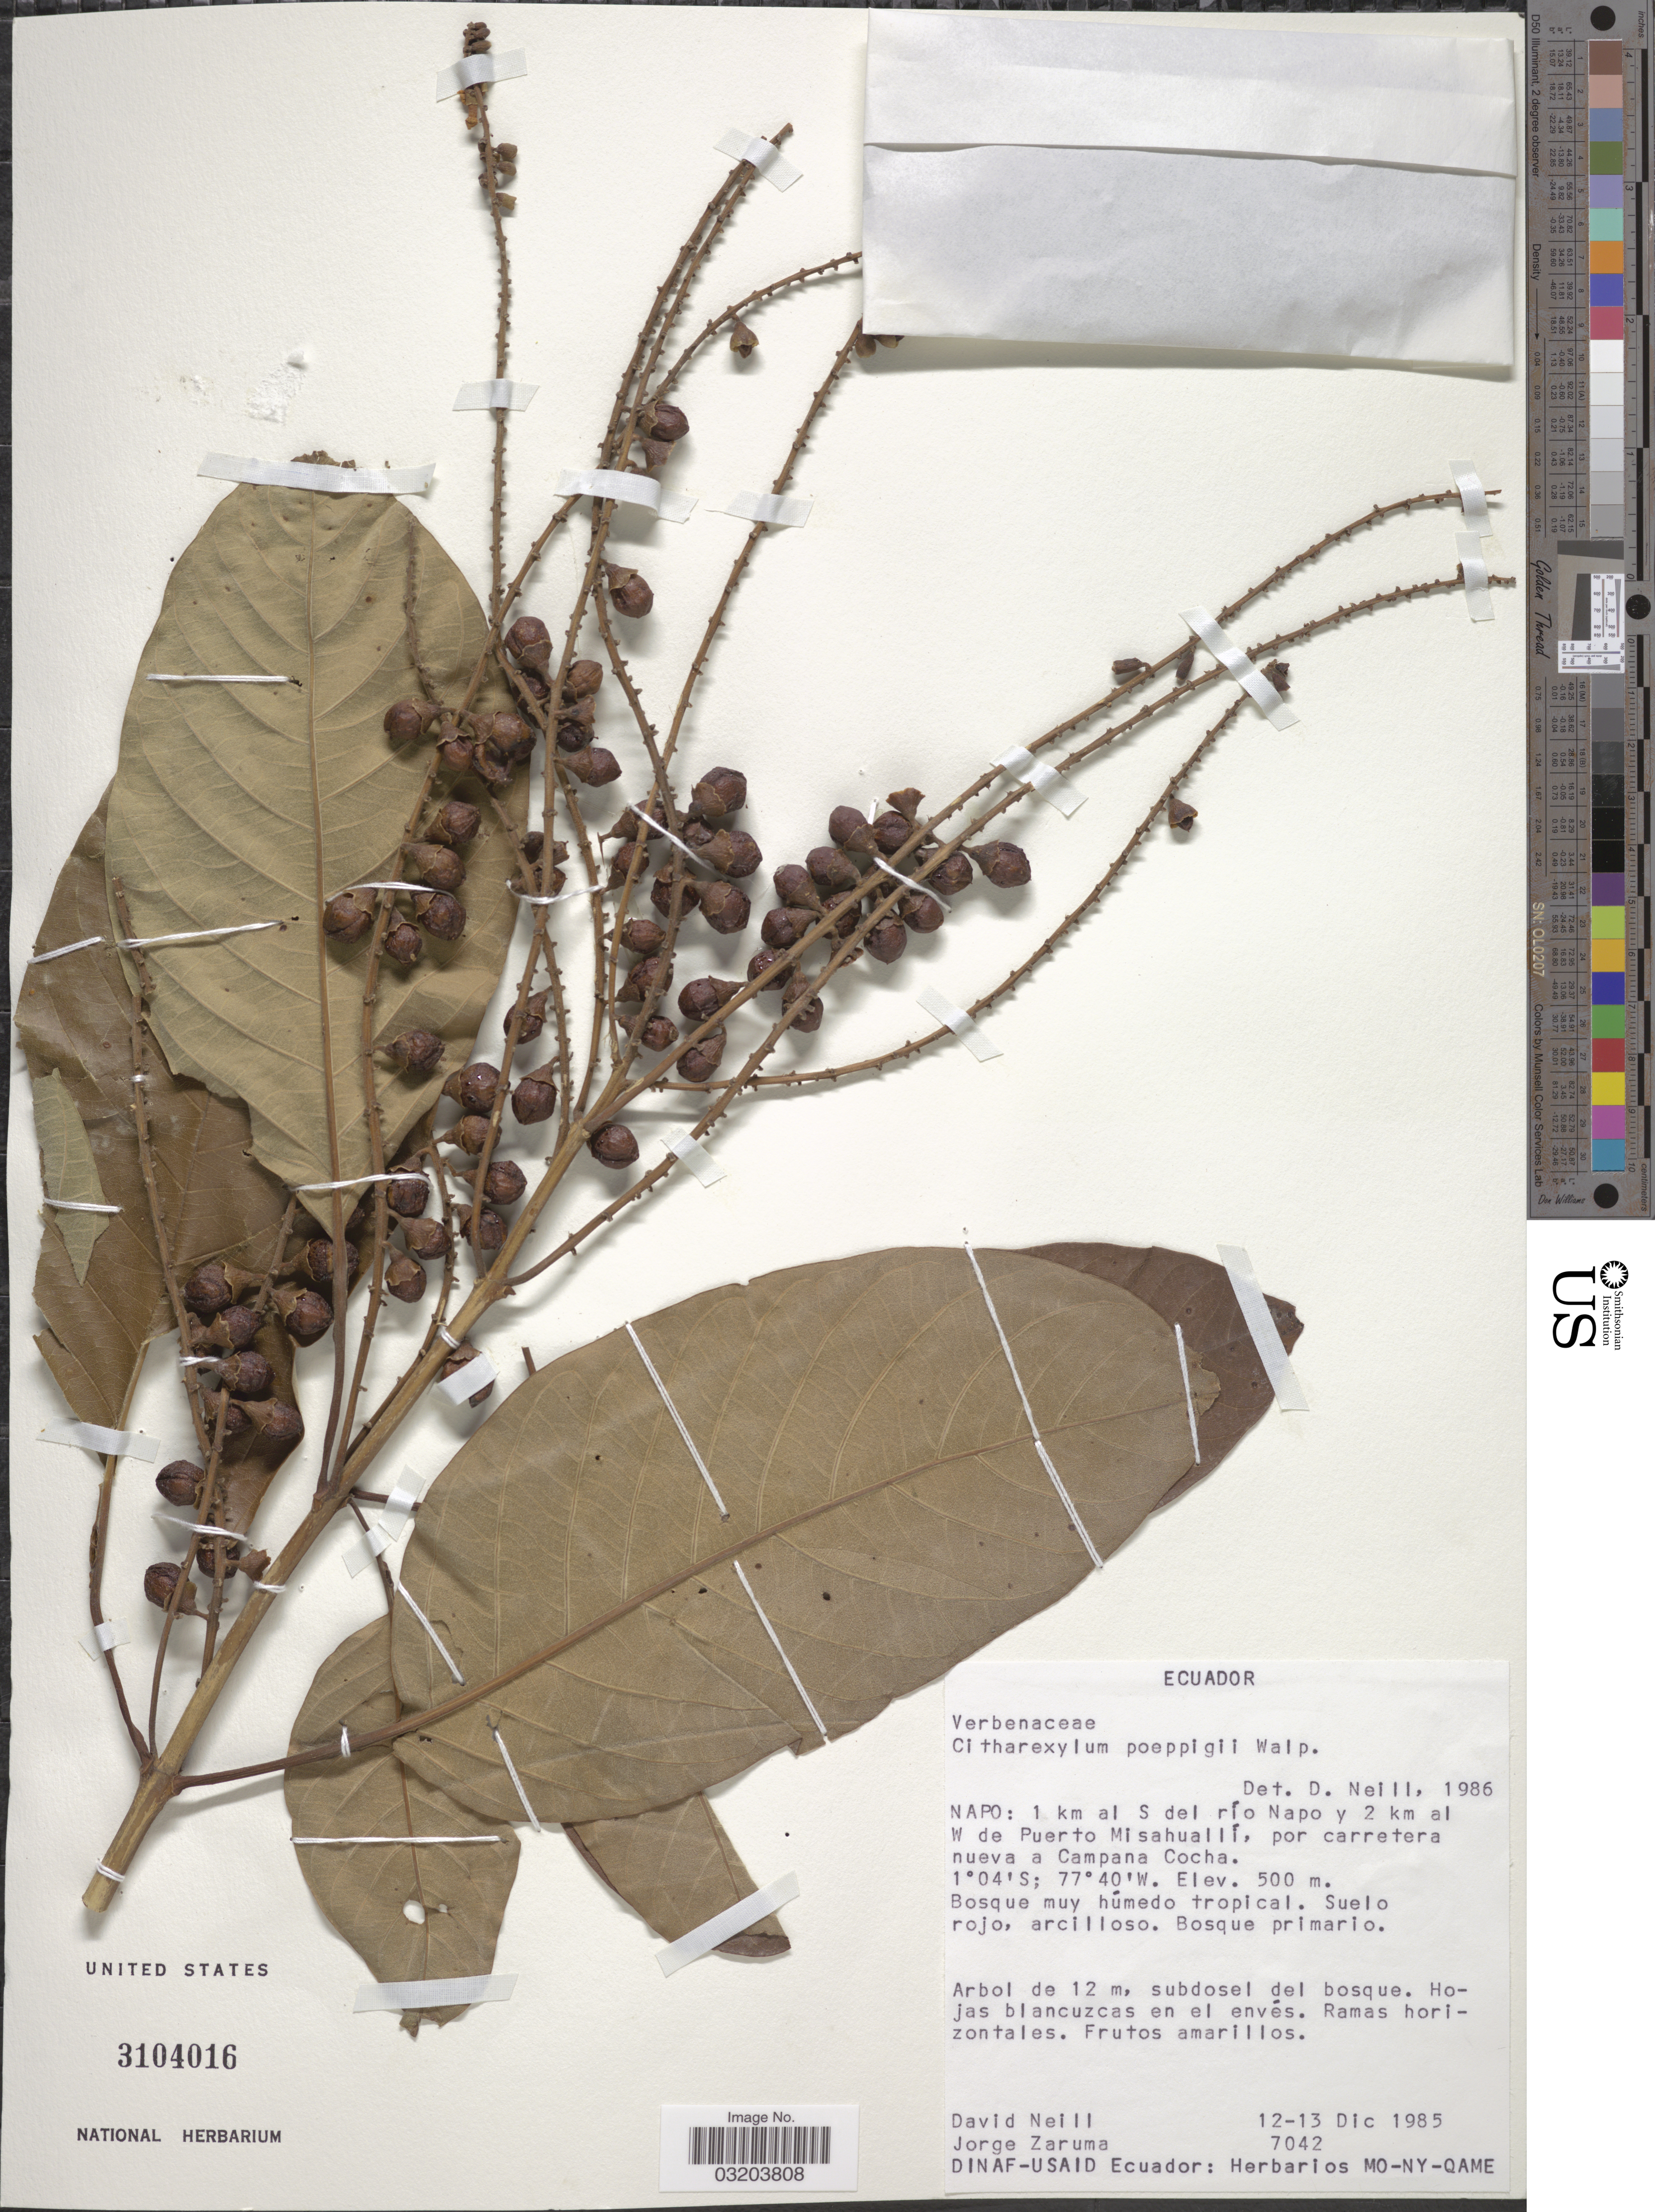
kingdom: Plantae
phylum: Tracheophyta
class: Magnoliopsida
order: Lamiales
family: Verbenaceae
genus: Citharexylum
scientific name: Citharexylum poeppigii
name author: Walp.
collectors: D. Neill & J. Zaruma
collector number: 7042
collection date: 1985-12-12/1985-12-13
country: Ecuador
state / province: Napo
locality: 1 km al S del río Napo y 2 km al W de Puerto Misahuallí, por carretera nueva a Campana Cocha.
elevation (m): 500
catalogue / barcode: US 3104016